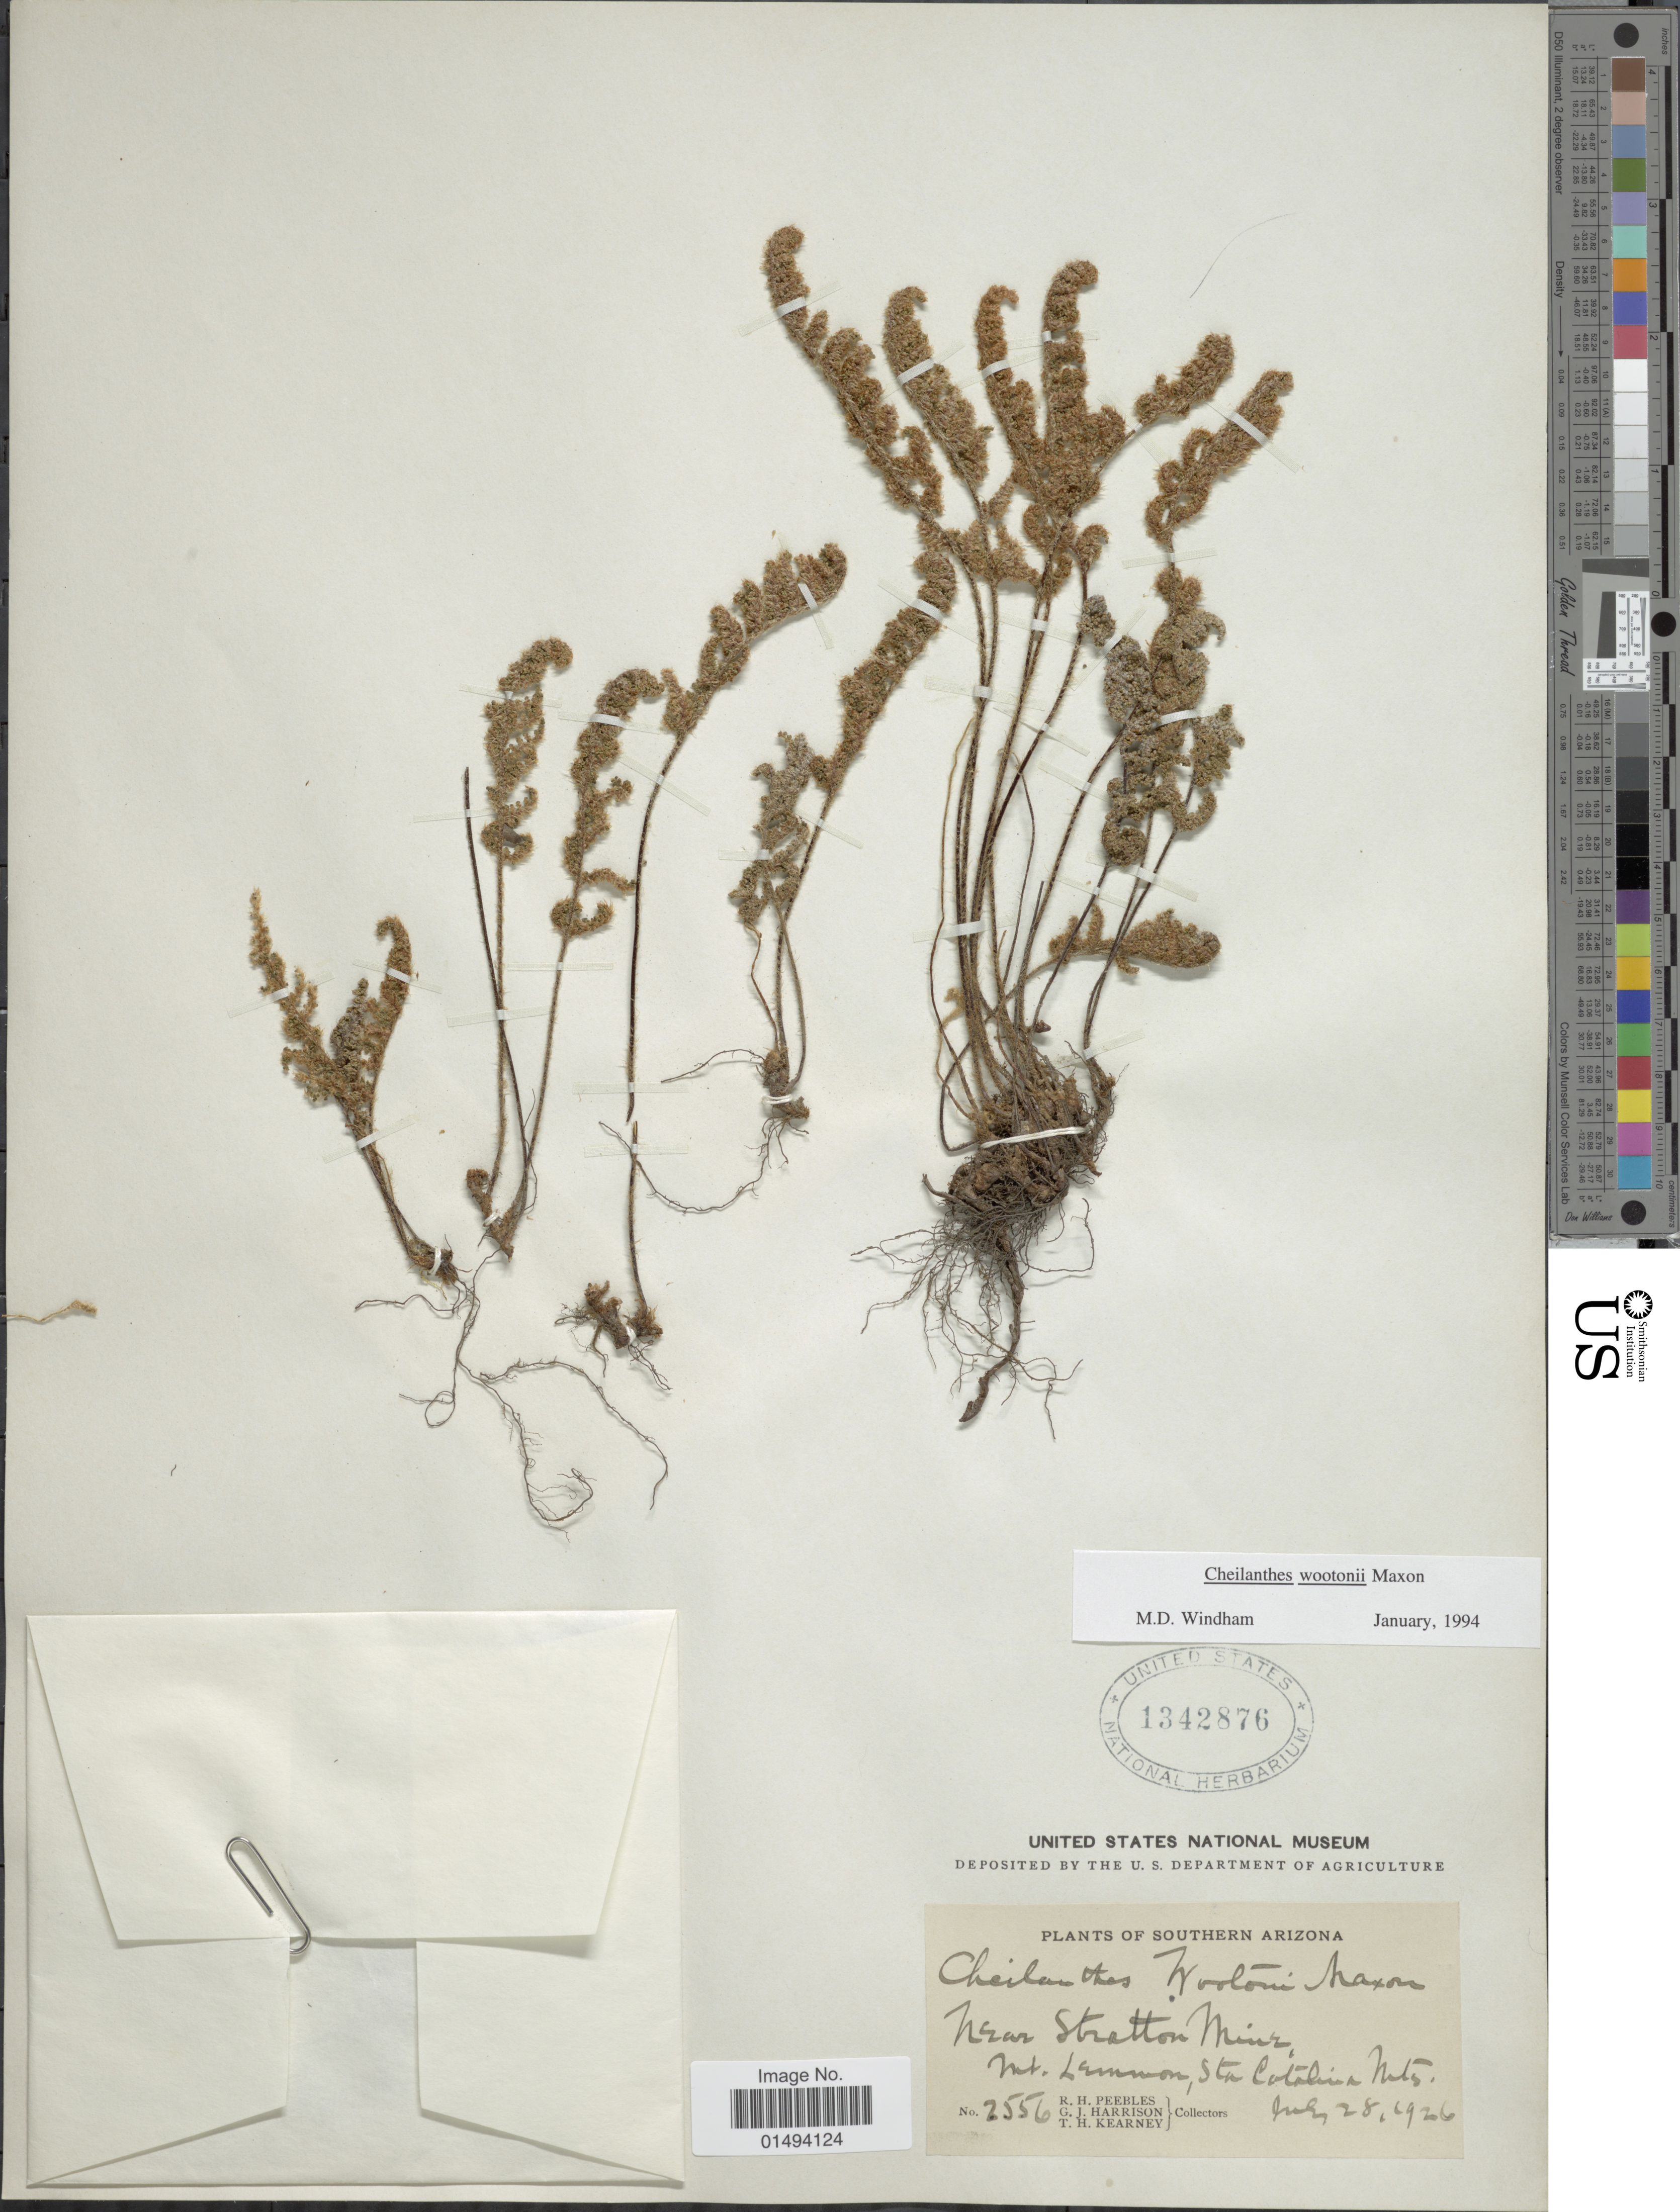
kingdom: Plantae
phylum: Tracheophyta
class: Polypodiopsida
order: Polypodiales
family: Pteridaceae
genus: Myriopteris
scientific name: Myriopteris wootonii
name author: (Maxon) Grusz & Windham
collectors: R. H. Peebles, G. J. Harrison & T. H. Kearney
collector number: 2556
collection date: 1926-07-28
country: United States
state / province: Arizona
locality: Southern Arizona, Neart Startton Mine Mt, Lemmon, St. Catalina Mts.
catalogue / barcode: US 1342876